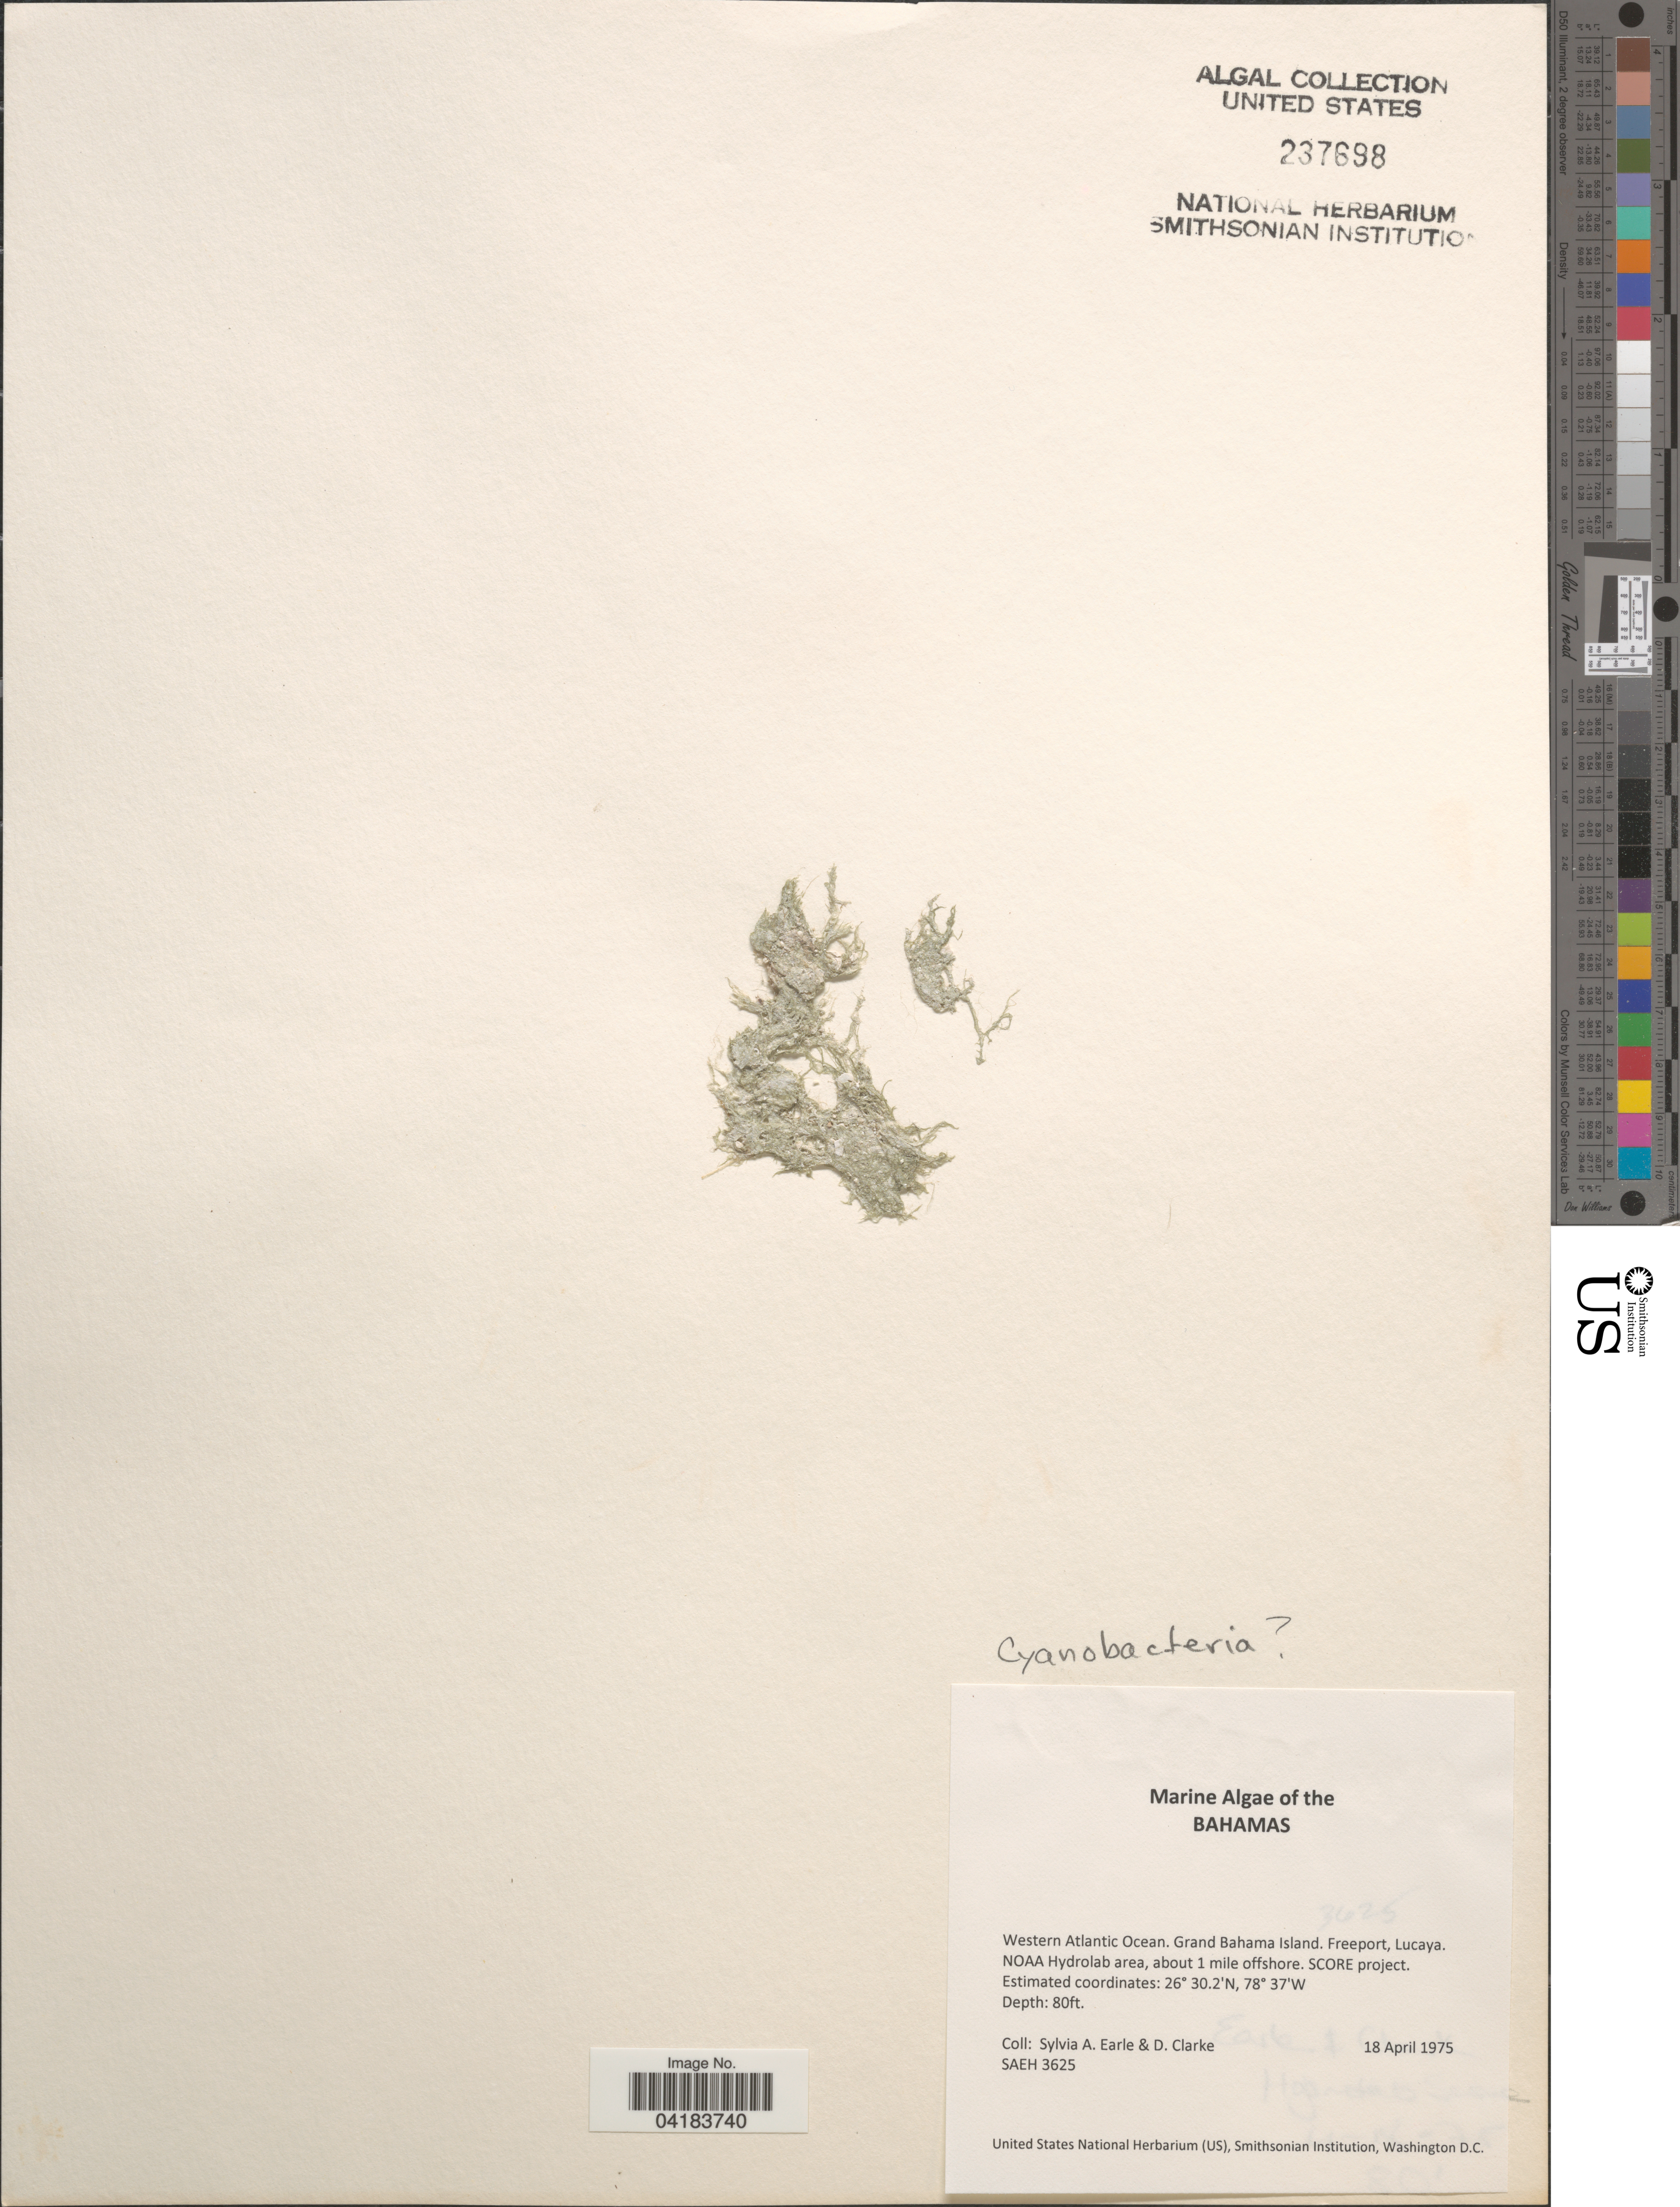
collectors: S. A. Earle & D. Clarke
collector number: SAEH3625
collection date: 1975-04-18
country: Bahamas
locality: Western Atlantic Ocean. Grand Bahama Island. Freeport, Lucaya. NOAA Hydrolab area, about 1 mile offshore. SCORE project.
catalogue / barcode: US 237698